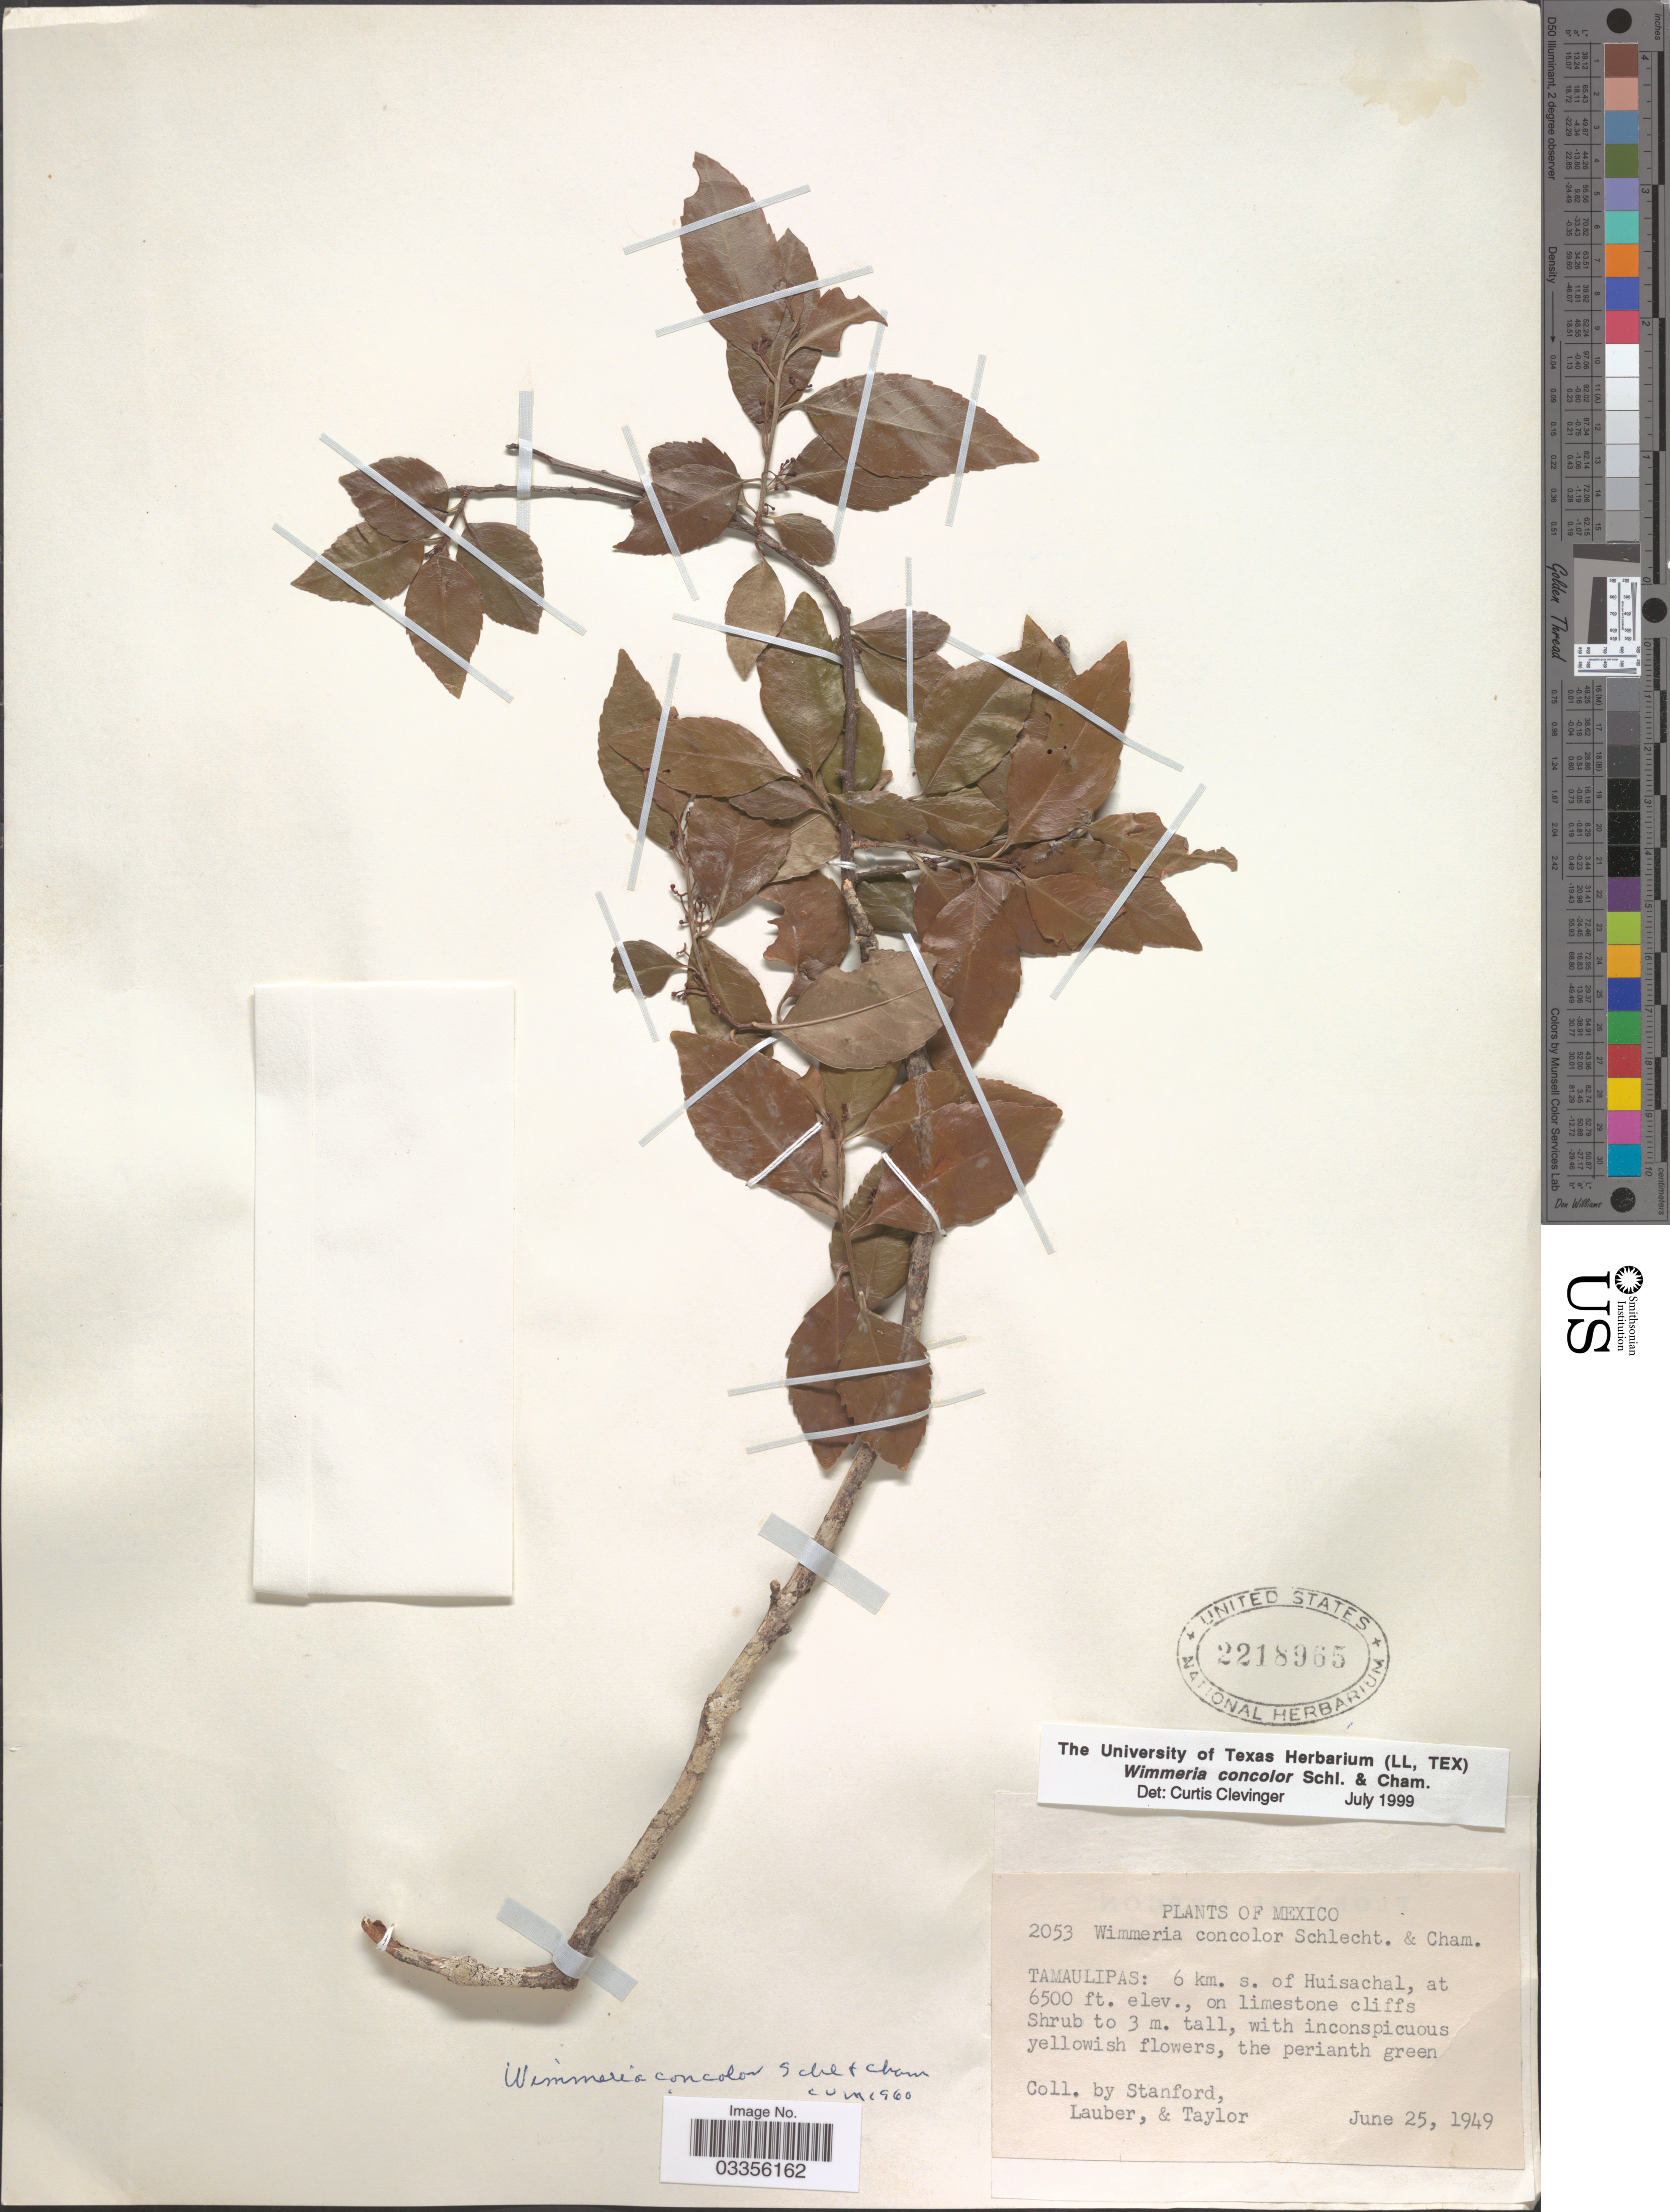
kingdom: Plantae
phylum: Tracheophyta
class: Magnoliopsida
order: Celastrales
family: Celastraceae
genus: Wimmeria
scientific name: Wimmeria concolor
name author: Schltdl. & Cham.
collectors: -. Stanford, Lauber, -- & -- Taylor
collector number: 2053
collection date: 1949-06-25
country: Mexico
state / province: Tamaulipas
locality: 6 km. s. of Huisachal.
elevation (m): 1981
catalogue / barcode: US 2218965